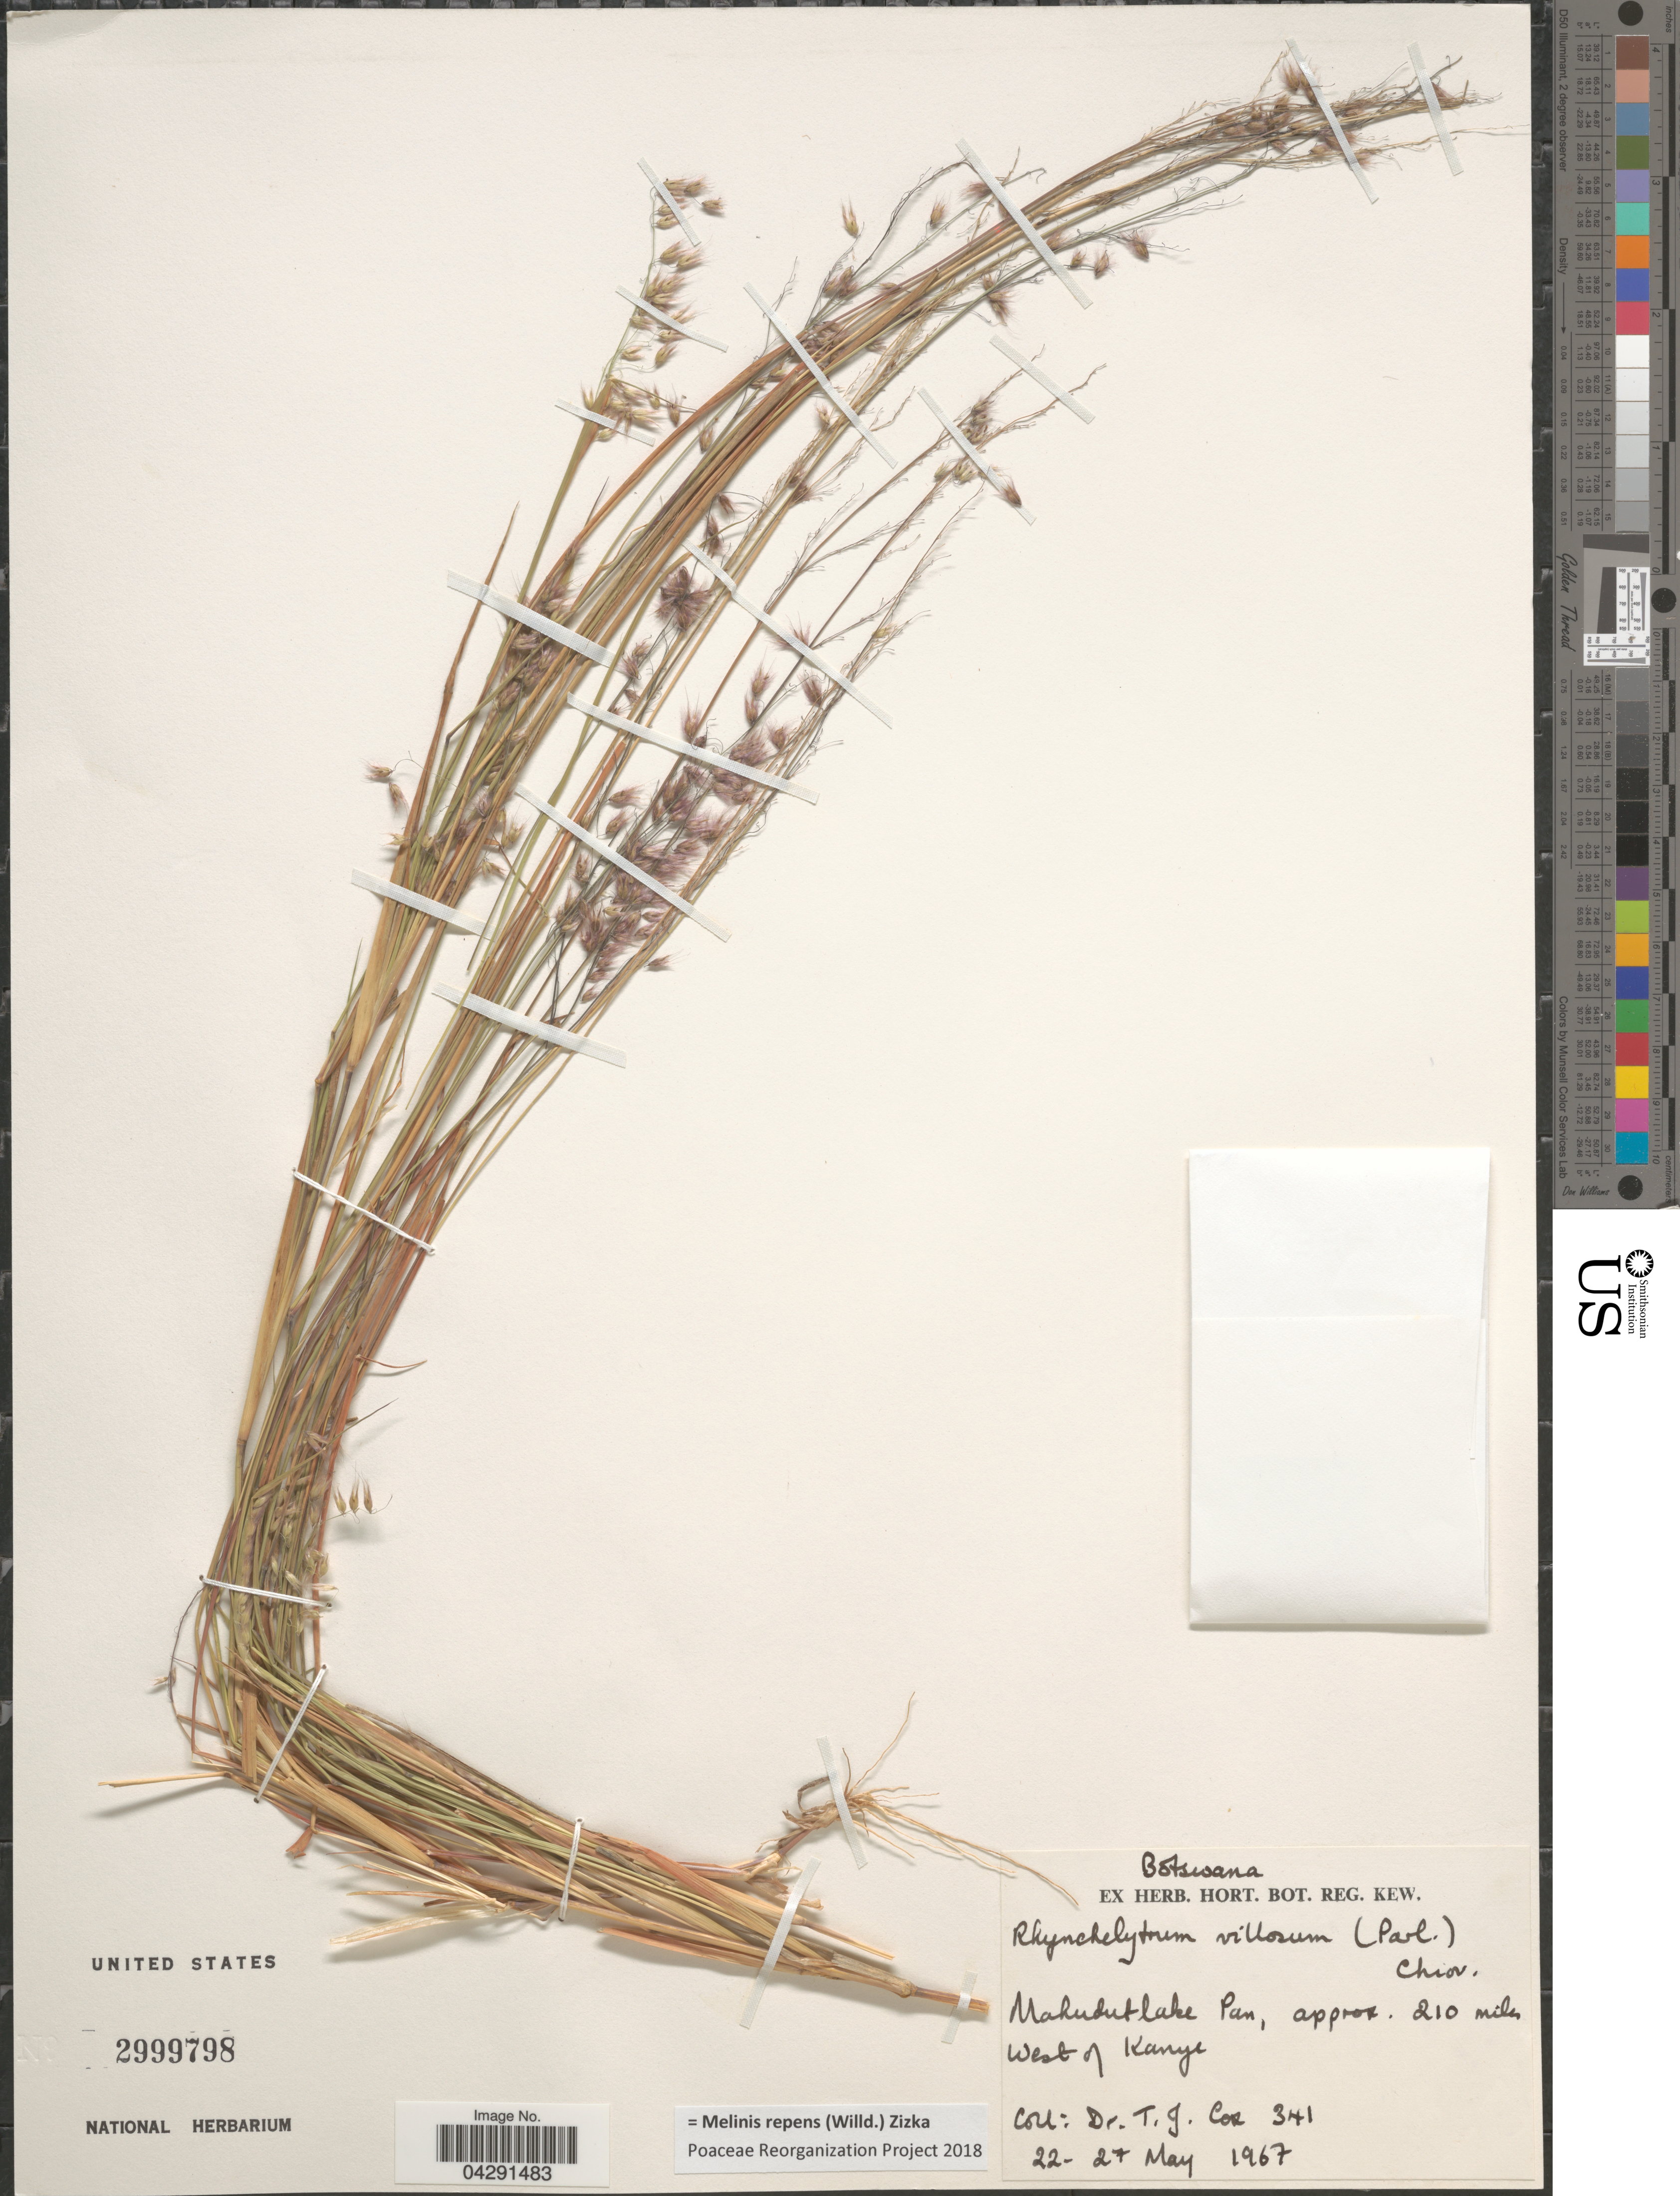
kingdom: Plantae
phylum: Tracheophyta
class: Liliopsida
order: Poales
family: Poaceae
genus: Melinis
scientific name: Melinis repens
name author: (Willd.) Zizka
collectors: T. Cox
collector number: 341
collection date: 1967-05-22/1967-05-27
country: Botswana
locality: Mahudutlake Pan, approx. 210 miles West of Kanye.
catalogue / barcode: US 2999798